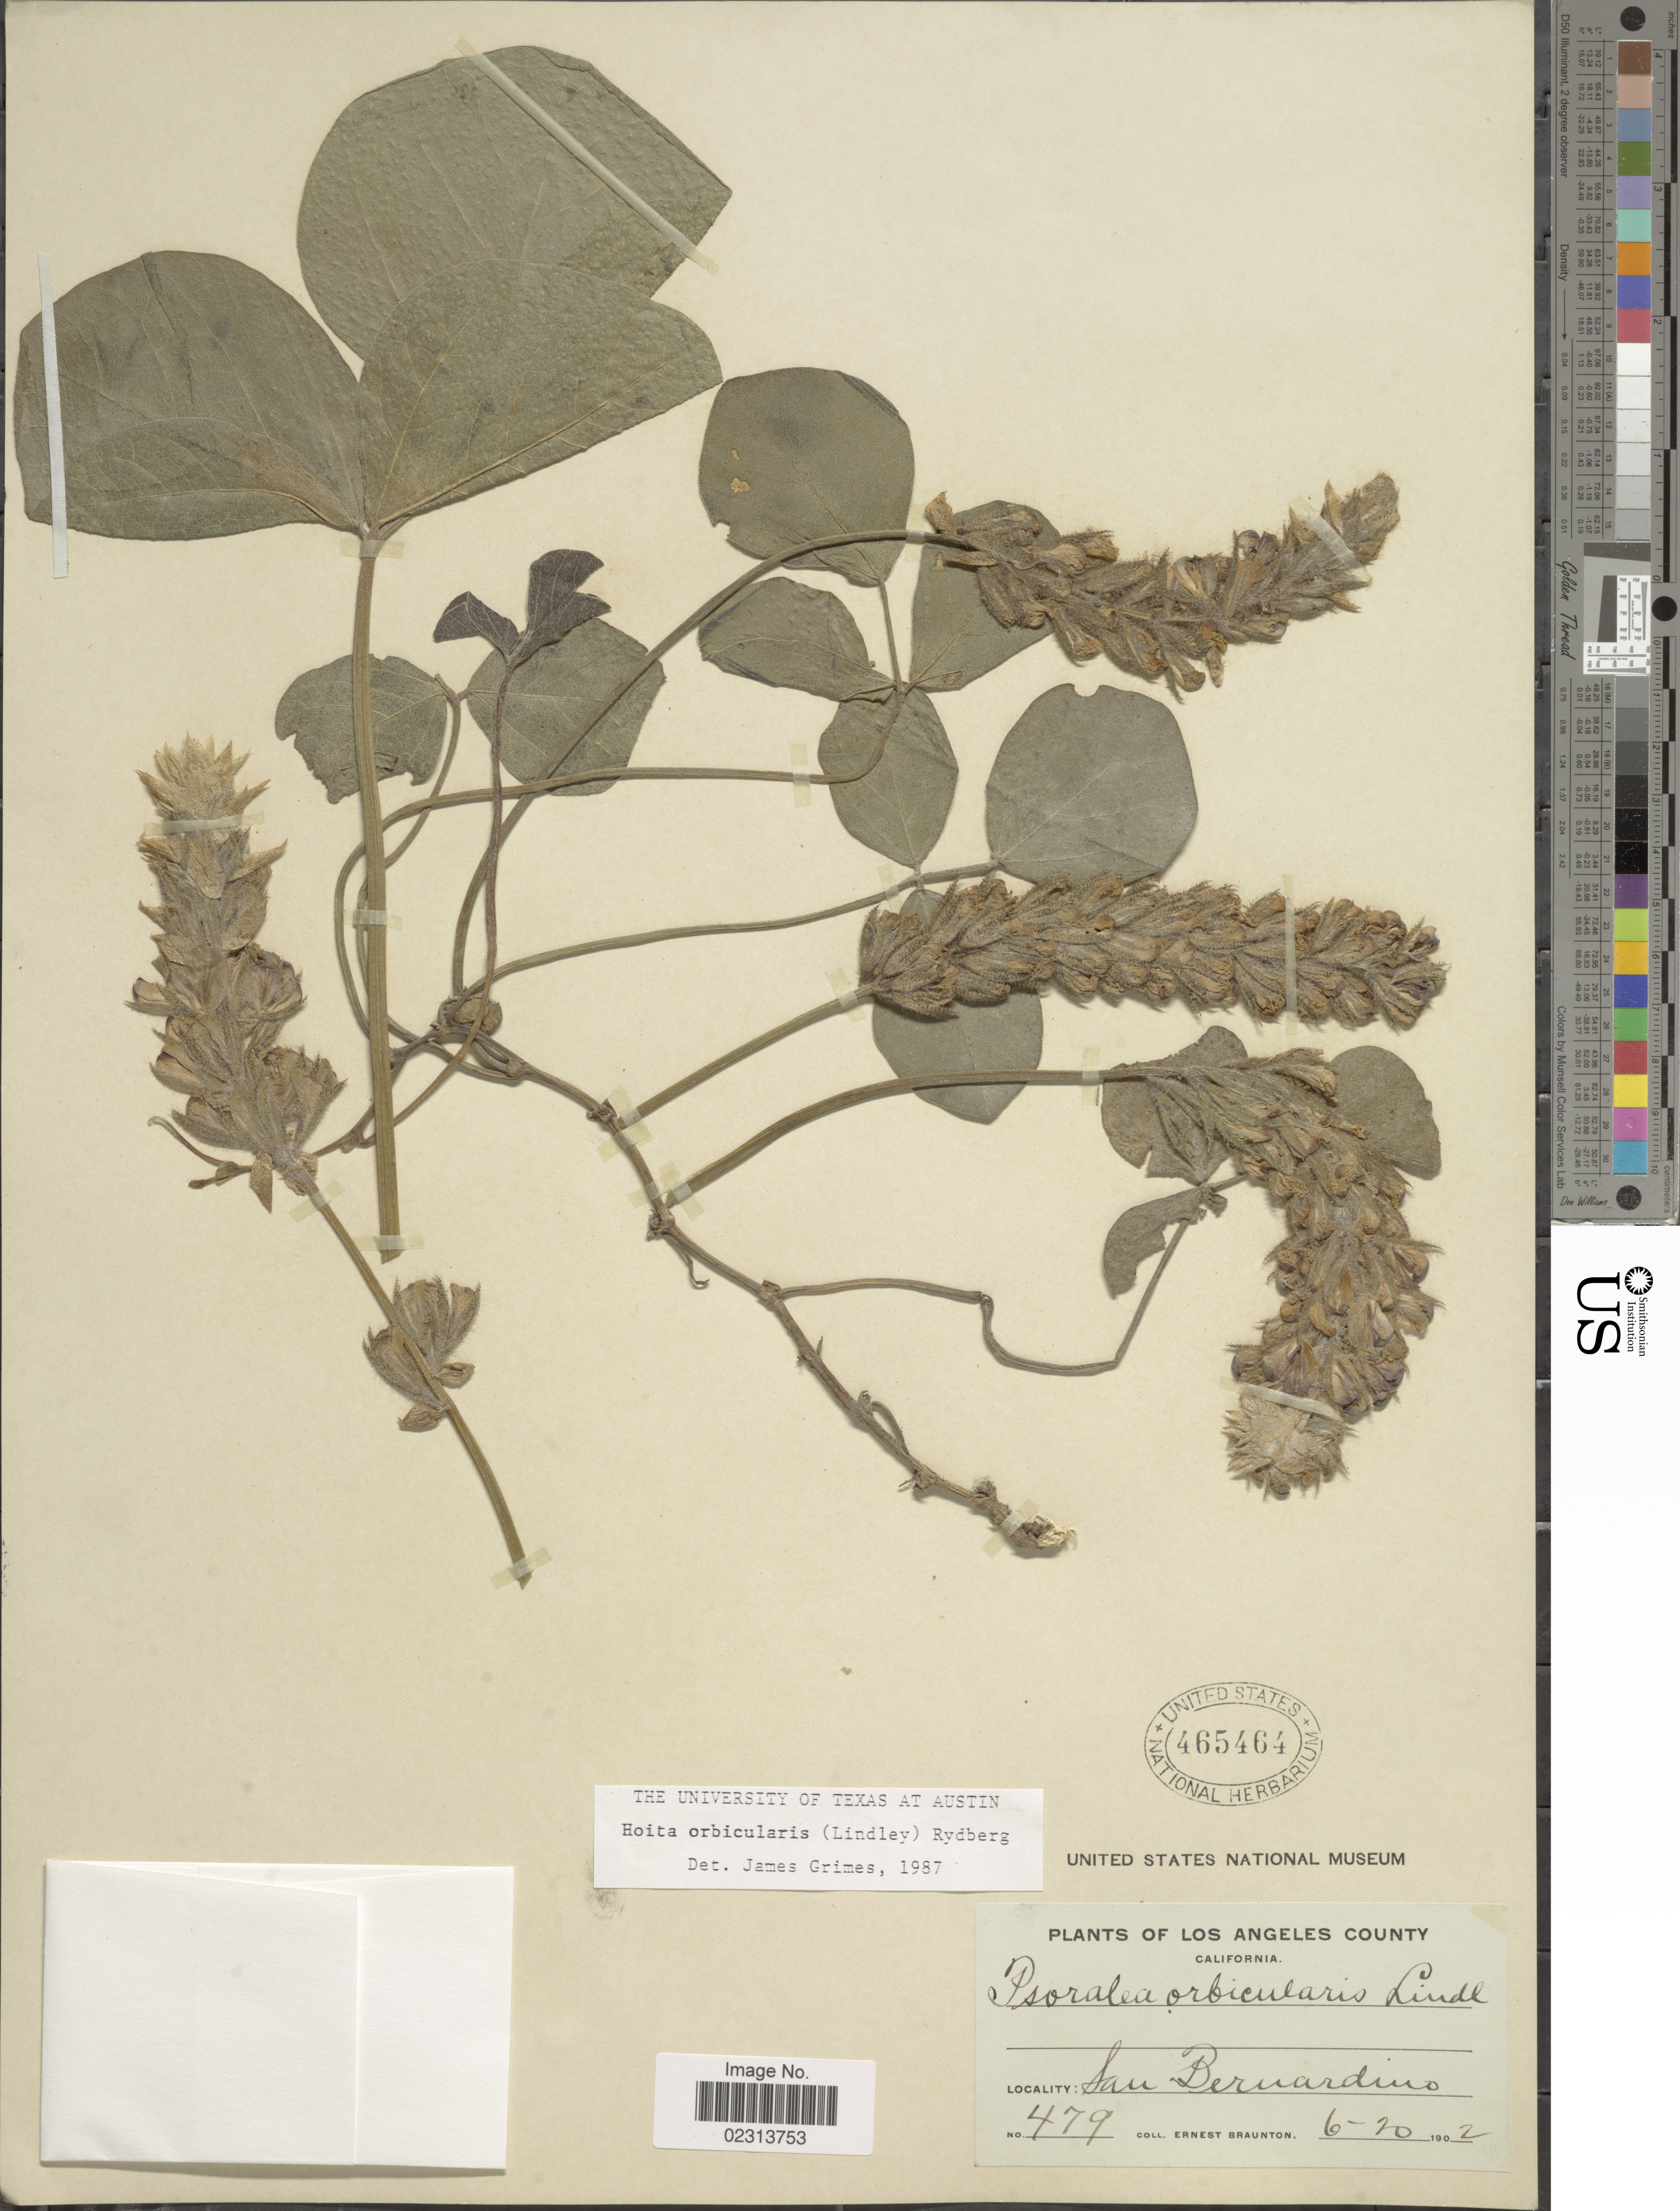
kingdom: Plantae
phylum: Tracheophyta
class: Magnoliopsida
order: Fabales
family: Fabaceae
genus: Hoita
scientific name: Hoita orbicularis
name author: (Lindl.) Rydb.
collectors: E. Braunton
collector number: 479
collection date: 1902-06-20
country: United States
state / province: California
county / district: Los Angeles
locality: Los Angeles County, California,. San Bernardino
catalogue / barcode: US 465464